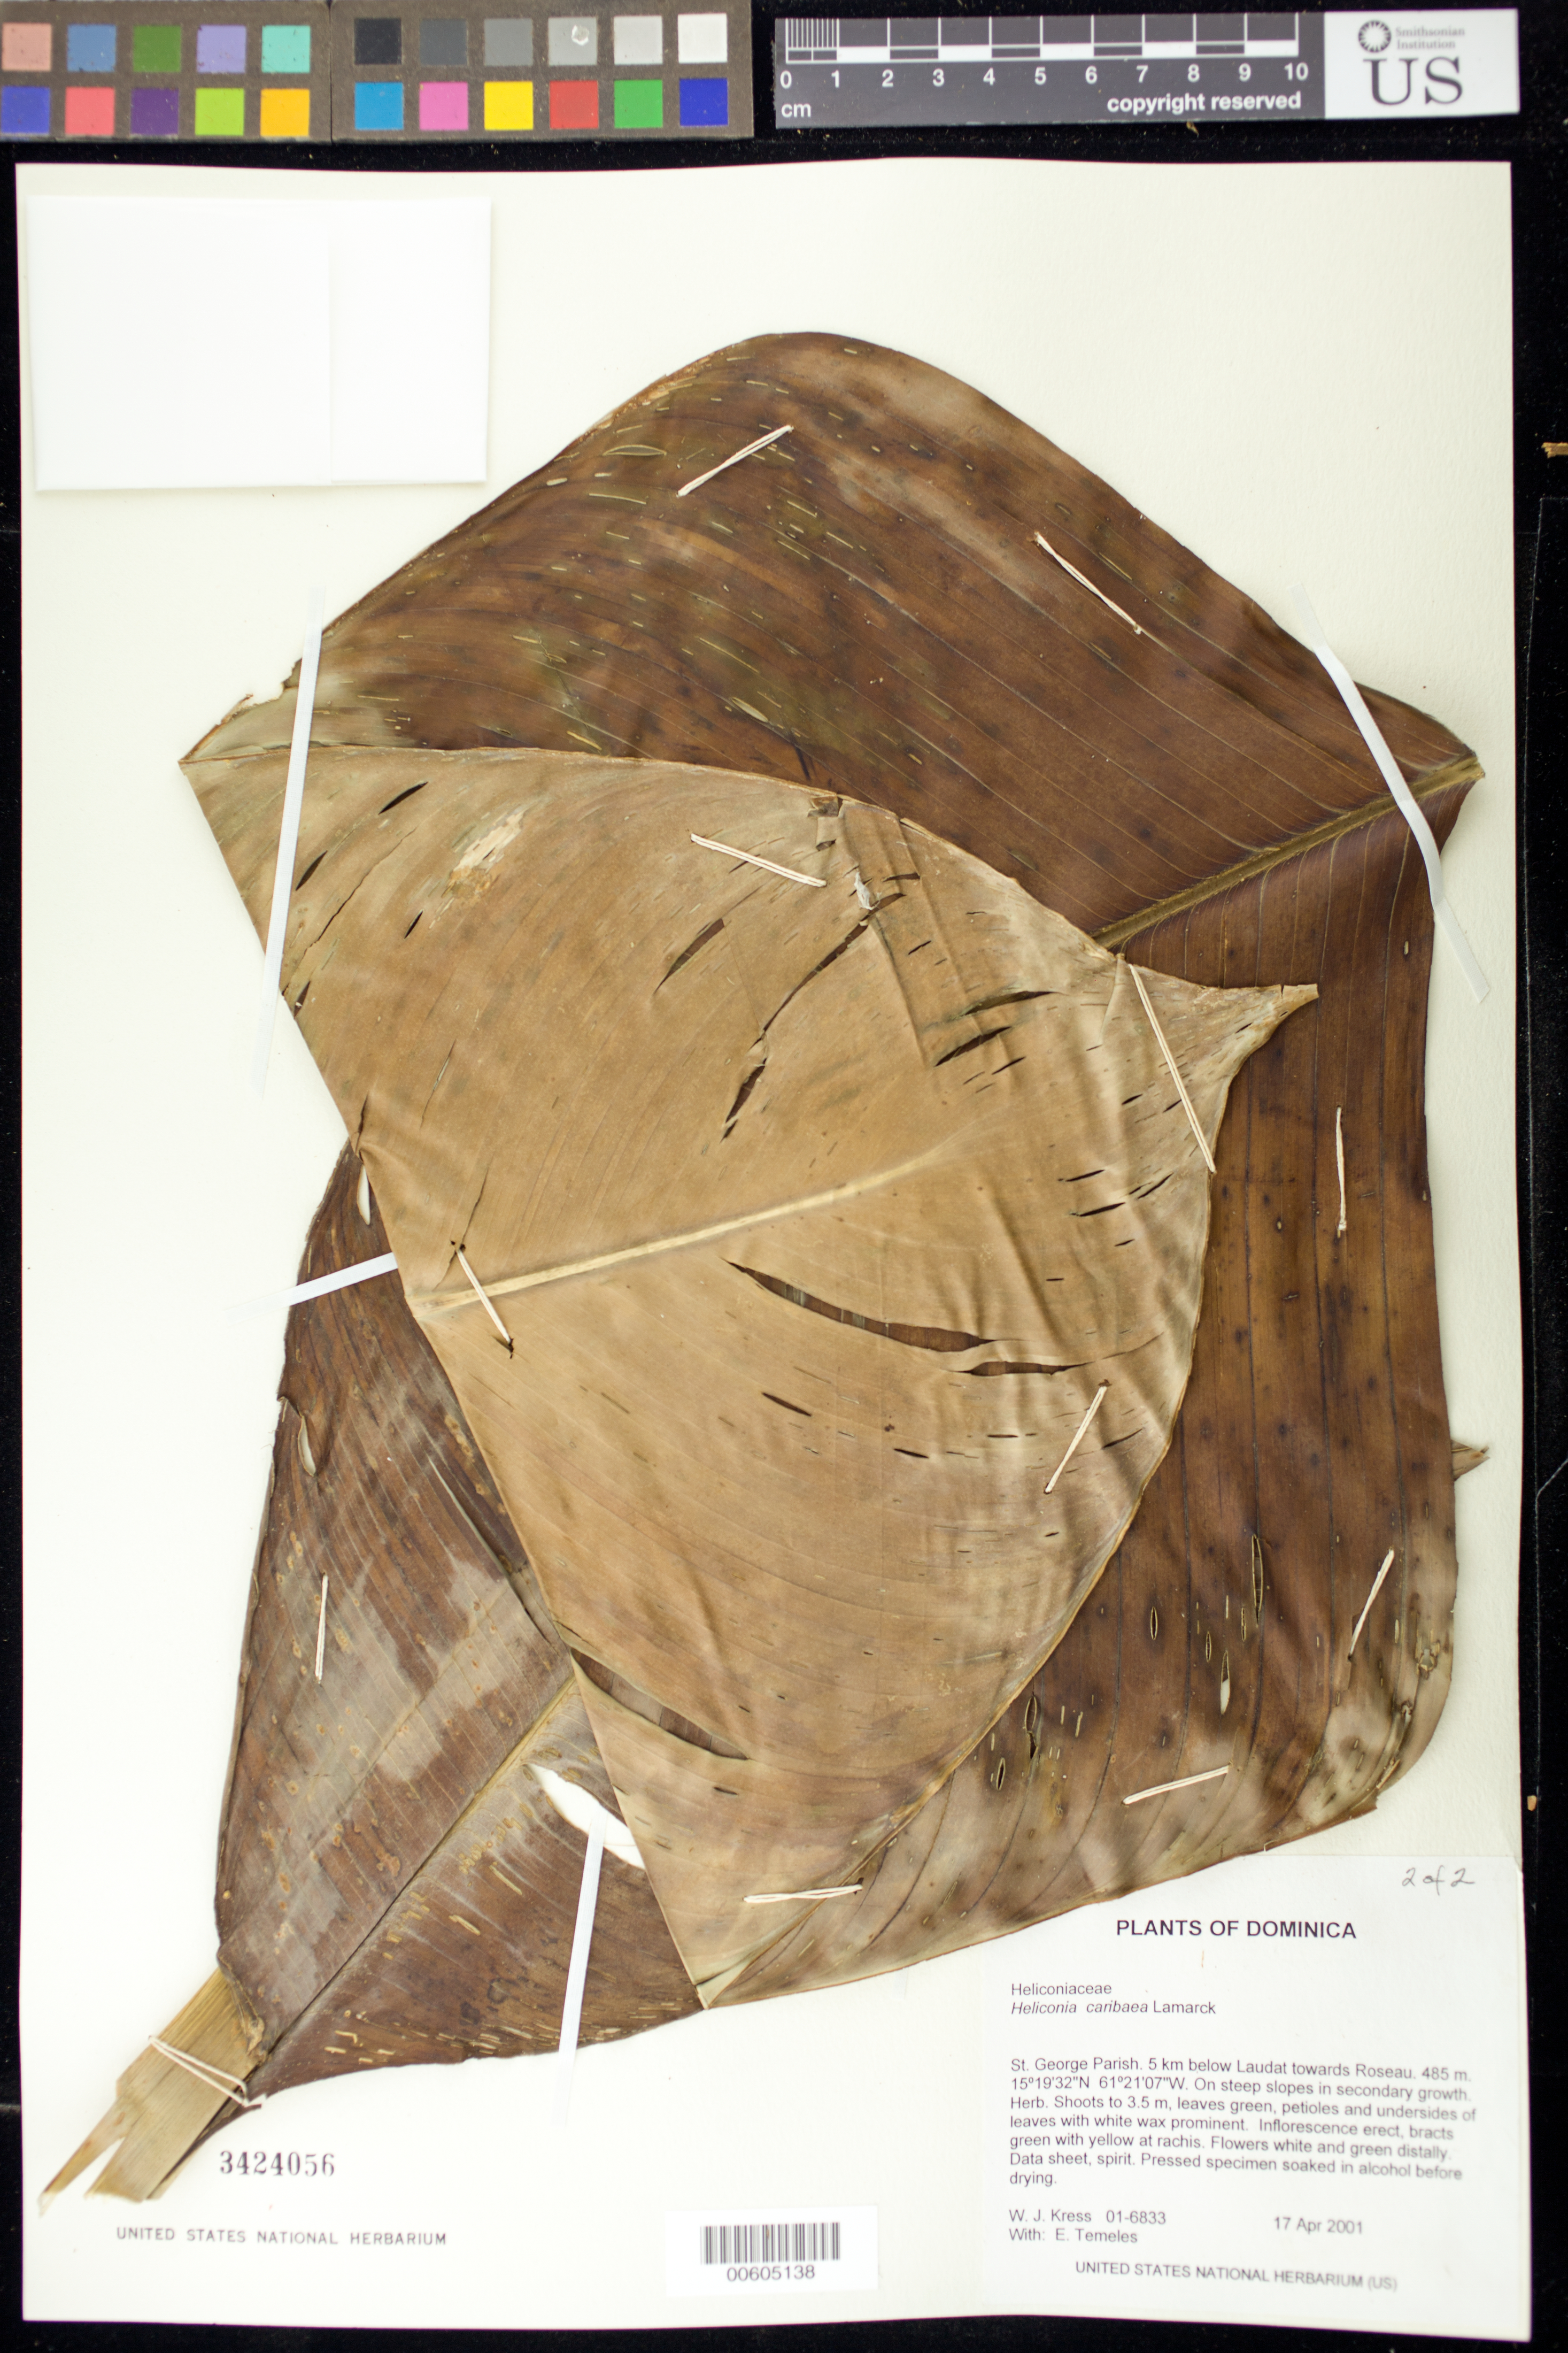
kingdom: Plantae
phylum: Tracheophyta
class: Liliopsida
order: Zingiberales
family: Heliconiaceae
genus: Heliconia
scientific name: Heliconia caribaea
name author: Lam.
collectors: W. J. Kress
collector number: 01-6833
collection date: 2001-04-17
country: Dominica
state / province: St. George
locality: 5 km below Laudat towards Roseau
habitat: On steep slopes in secondary growth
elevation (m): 485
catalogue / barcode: US 3424056